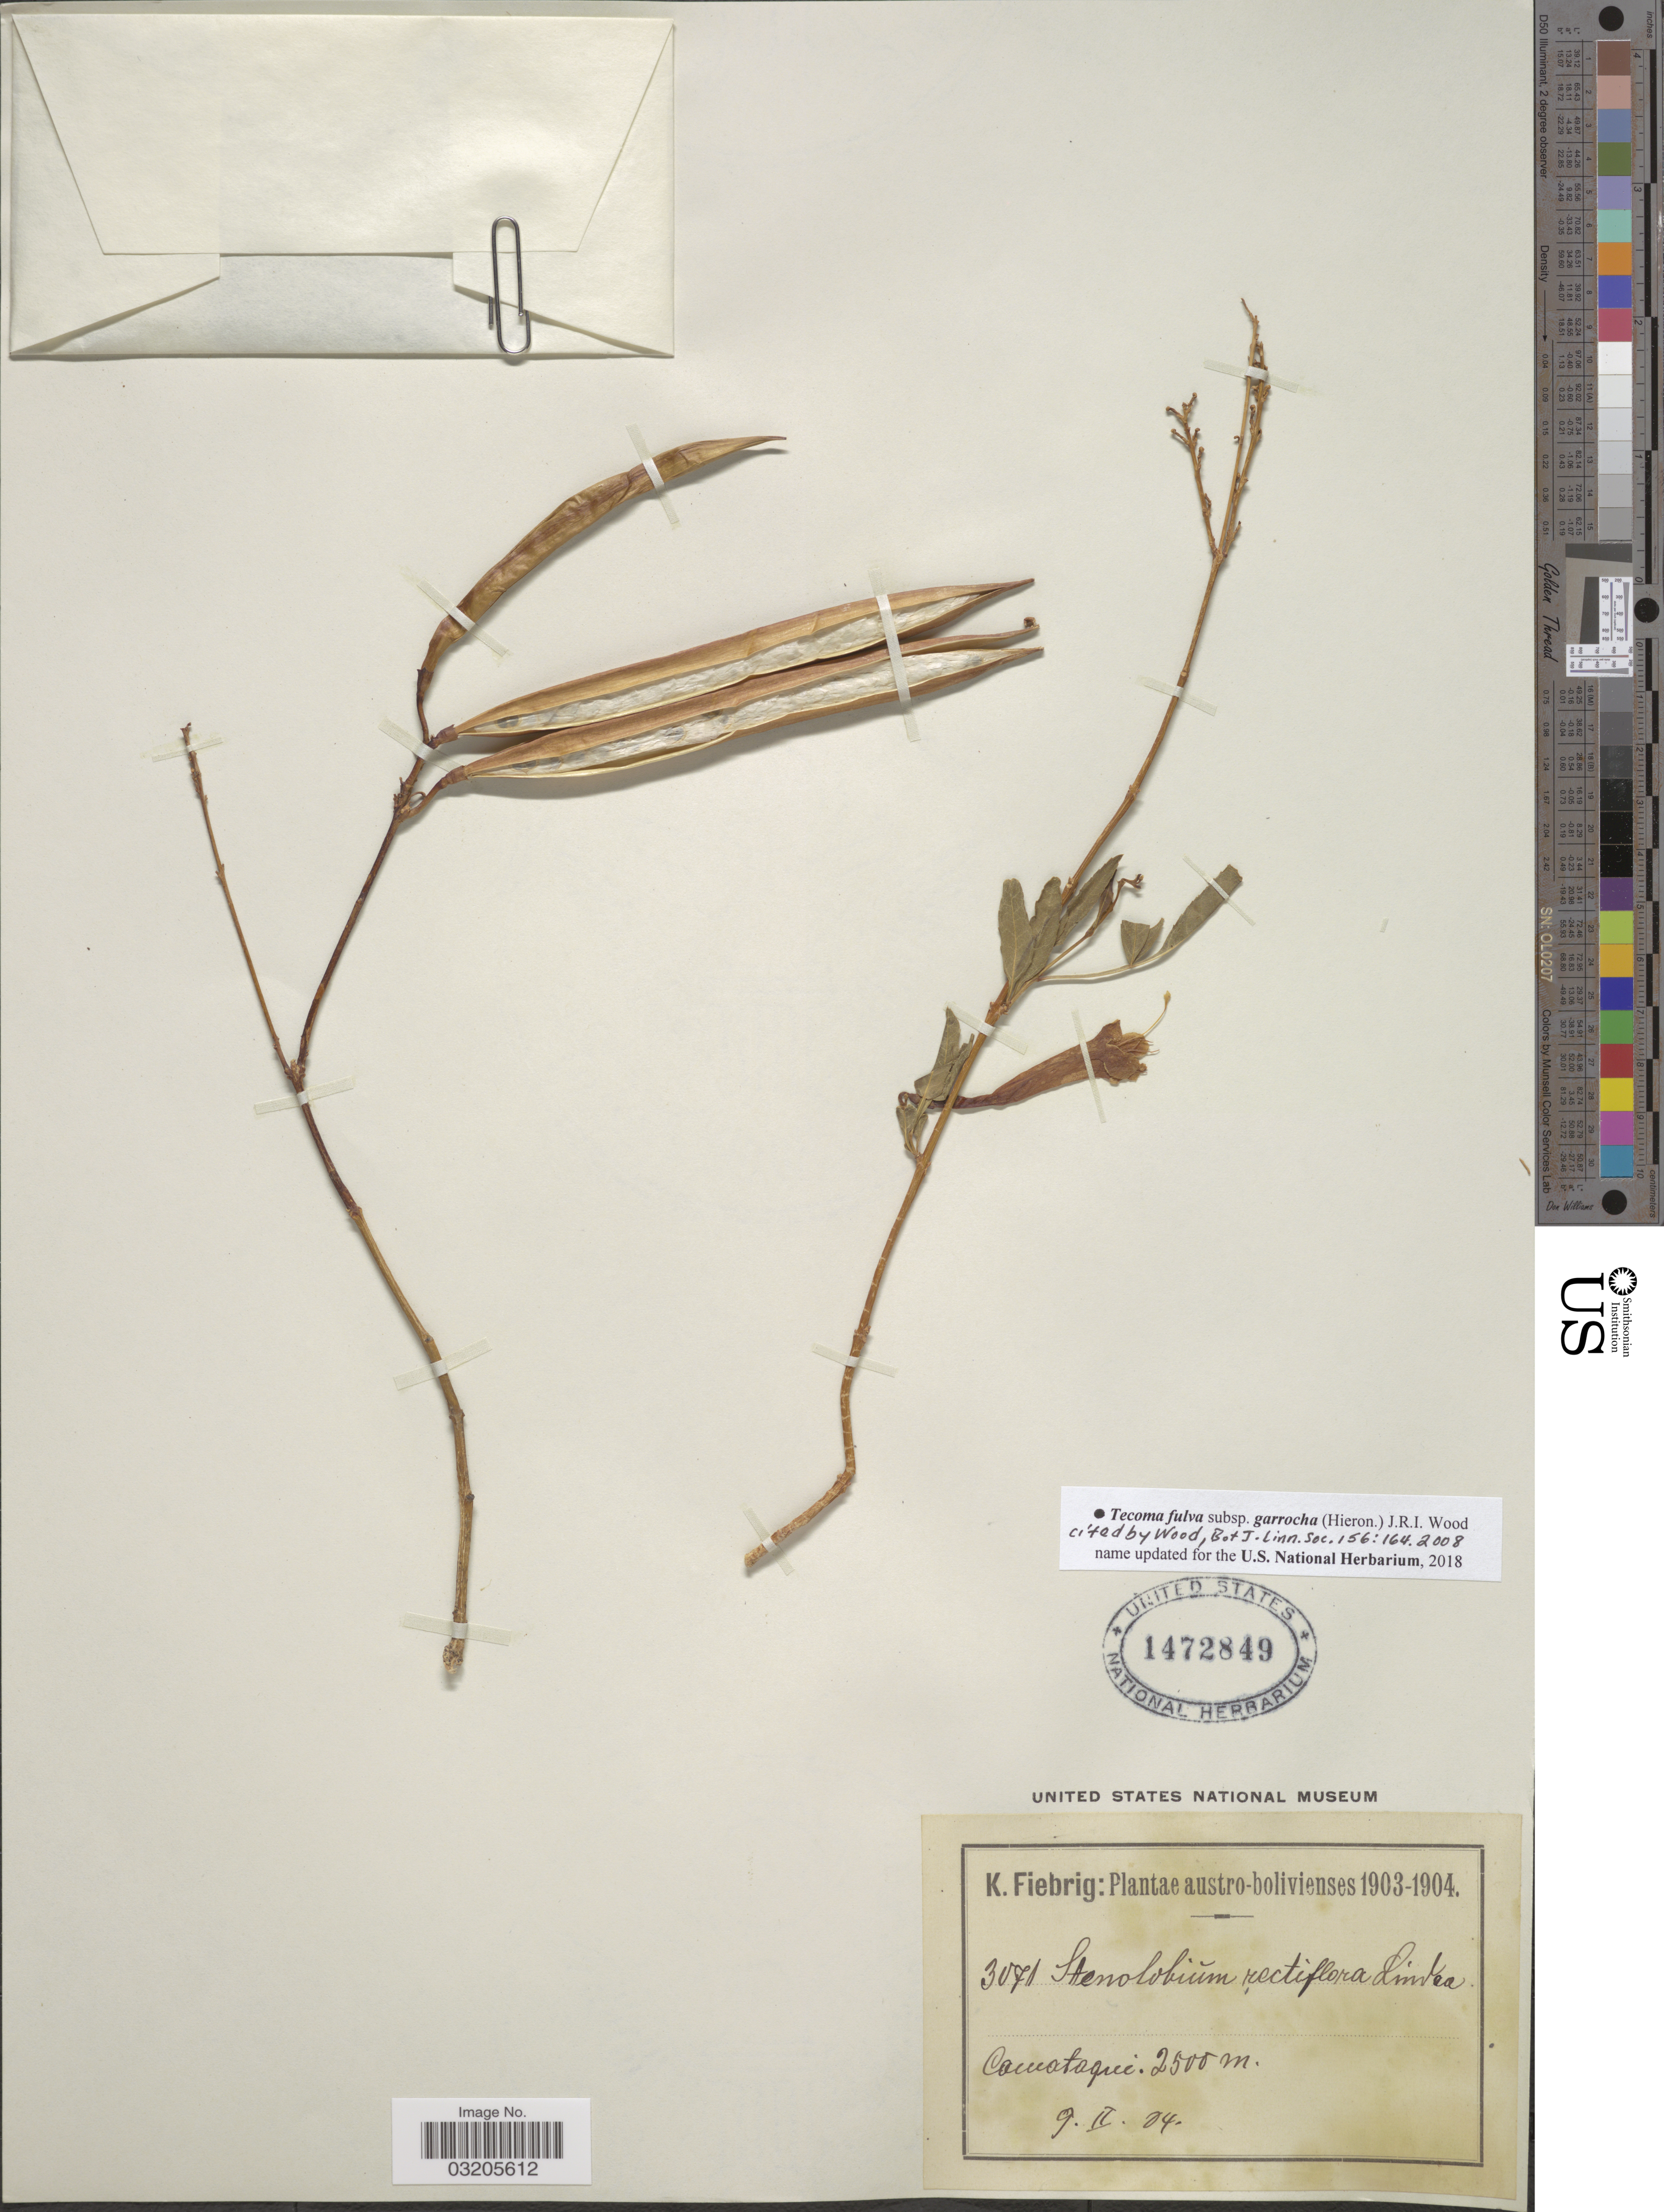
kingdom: Plantae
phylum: Tracheophyta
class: Magnoliopsida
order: Lamiales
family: Bignoniaceae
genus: Tecoma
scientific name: Tecoma stans subsp. garrocha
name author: J.R.I. Wood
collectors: K. Fiebrig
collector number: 3071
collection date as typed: Transcribed d/m/y: 9/2/4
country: Bolivia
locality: Austro-bolivienses. Camataqui.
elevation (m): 2500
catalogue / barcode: US 1472849